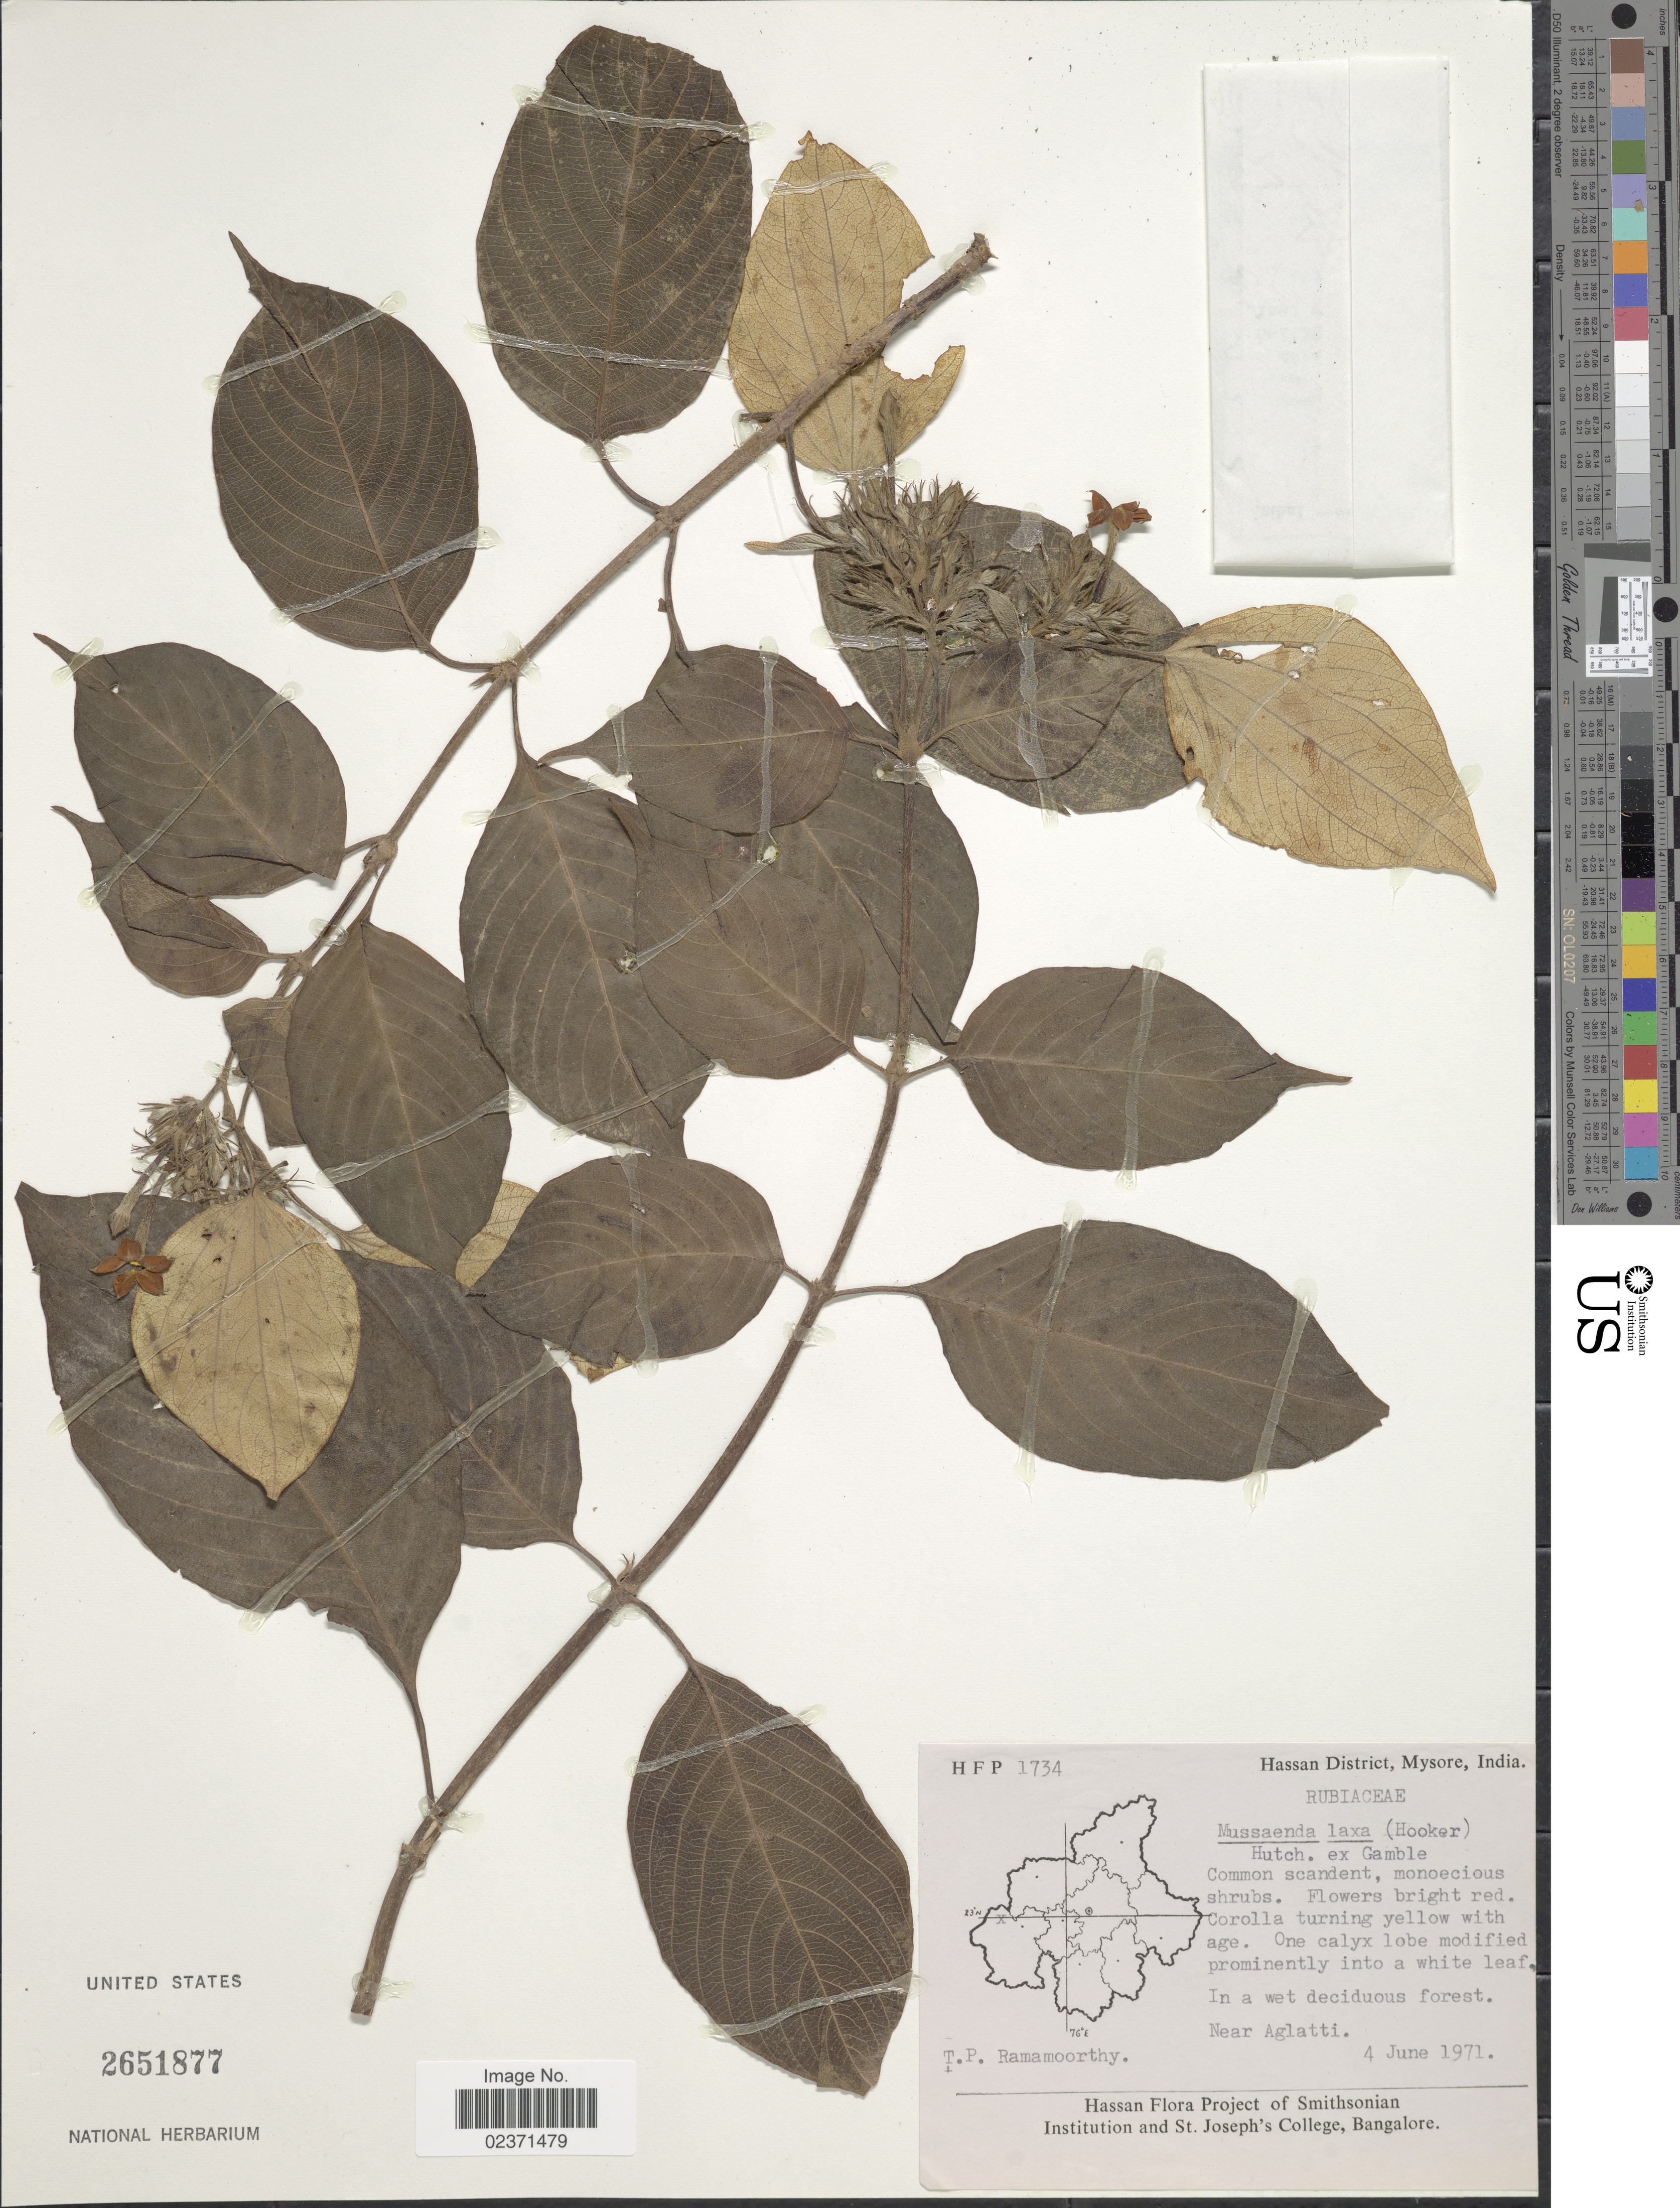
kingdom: Plantae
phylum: Tracheophyta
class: Magnoliopsida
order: Gentianales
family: Rubiaceae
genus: Mussaenda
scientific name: Mussaenda laxa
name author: (Hook. f.) Hutch. ex Gamble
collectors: T. P. Ramamoorthy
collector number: H F P 1734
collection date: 1971-06-04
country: India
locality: Hassan District, Mysore. Near Aglatti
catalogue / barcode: US 2651877